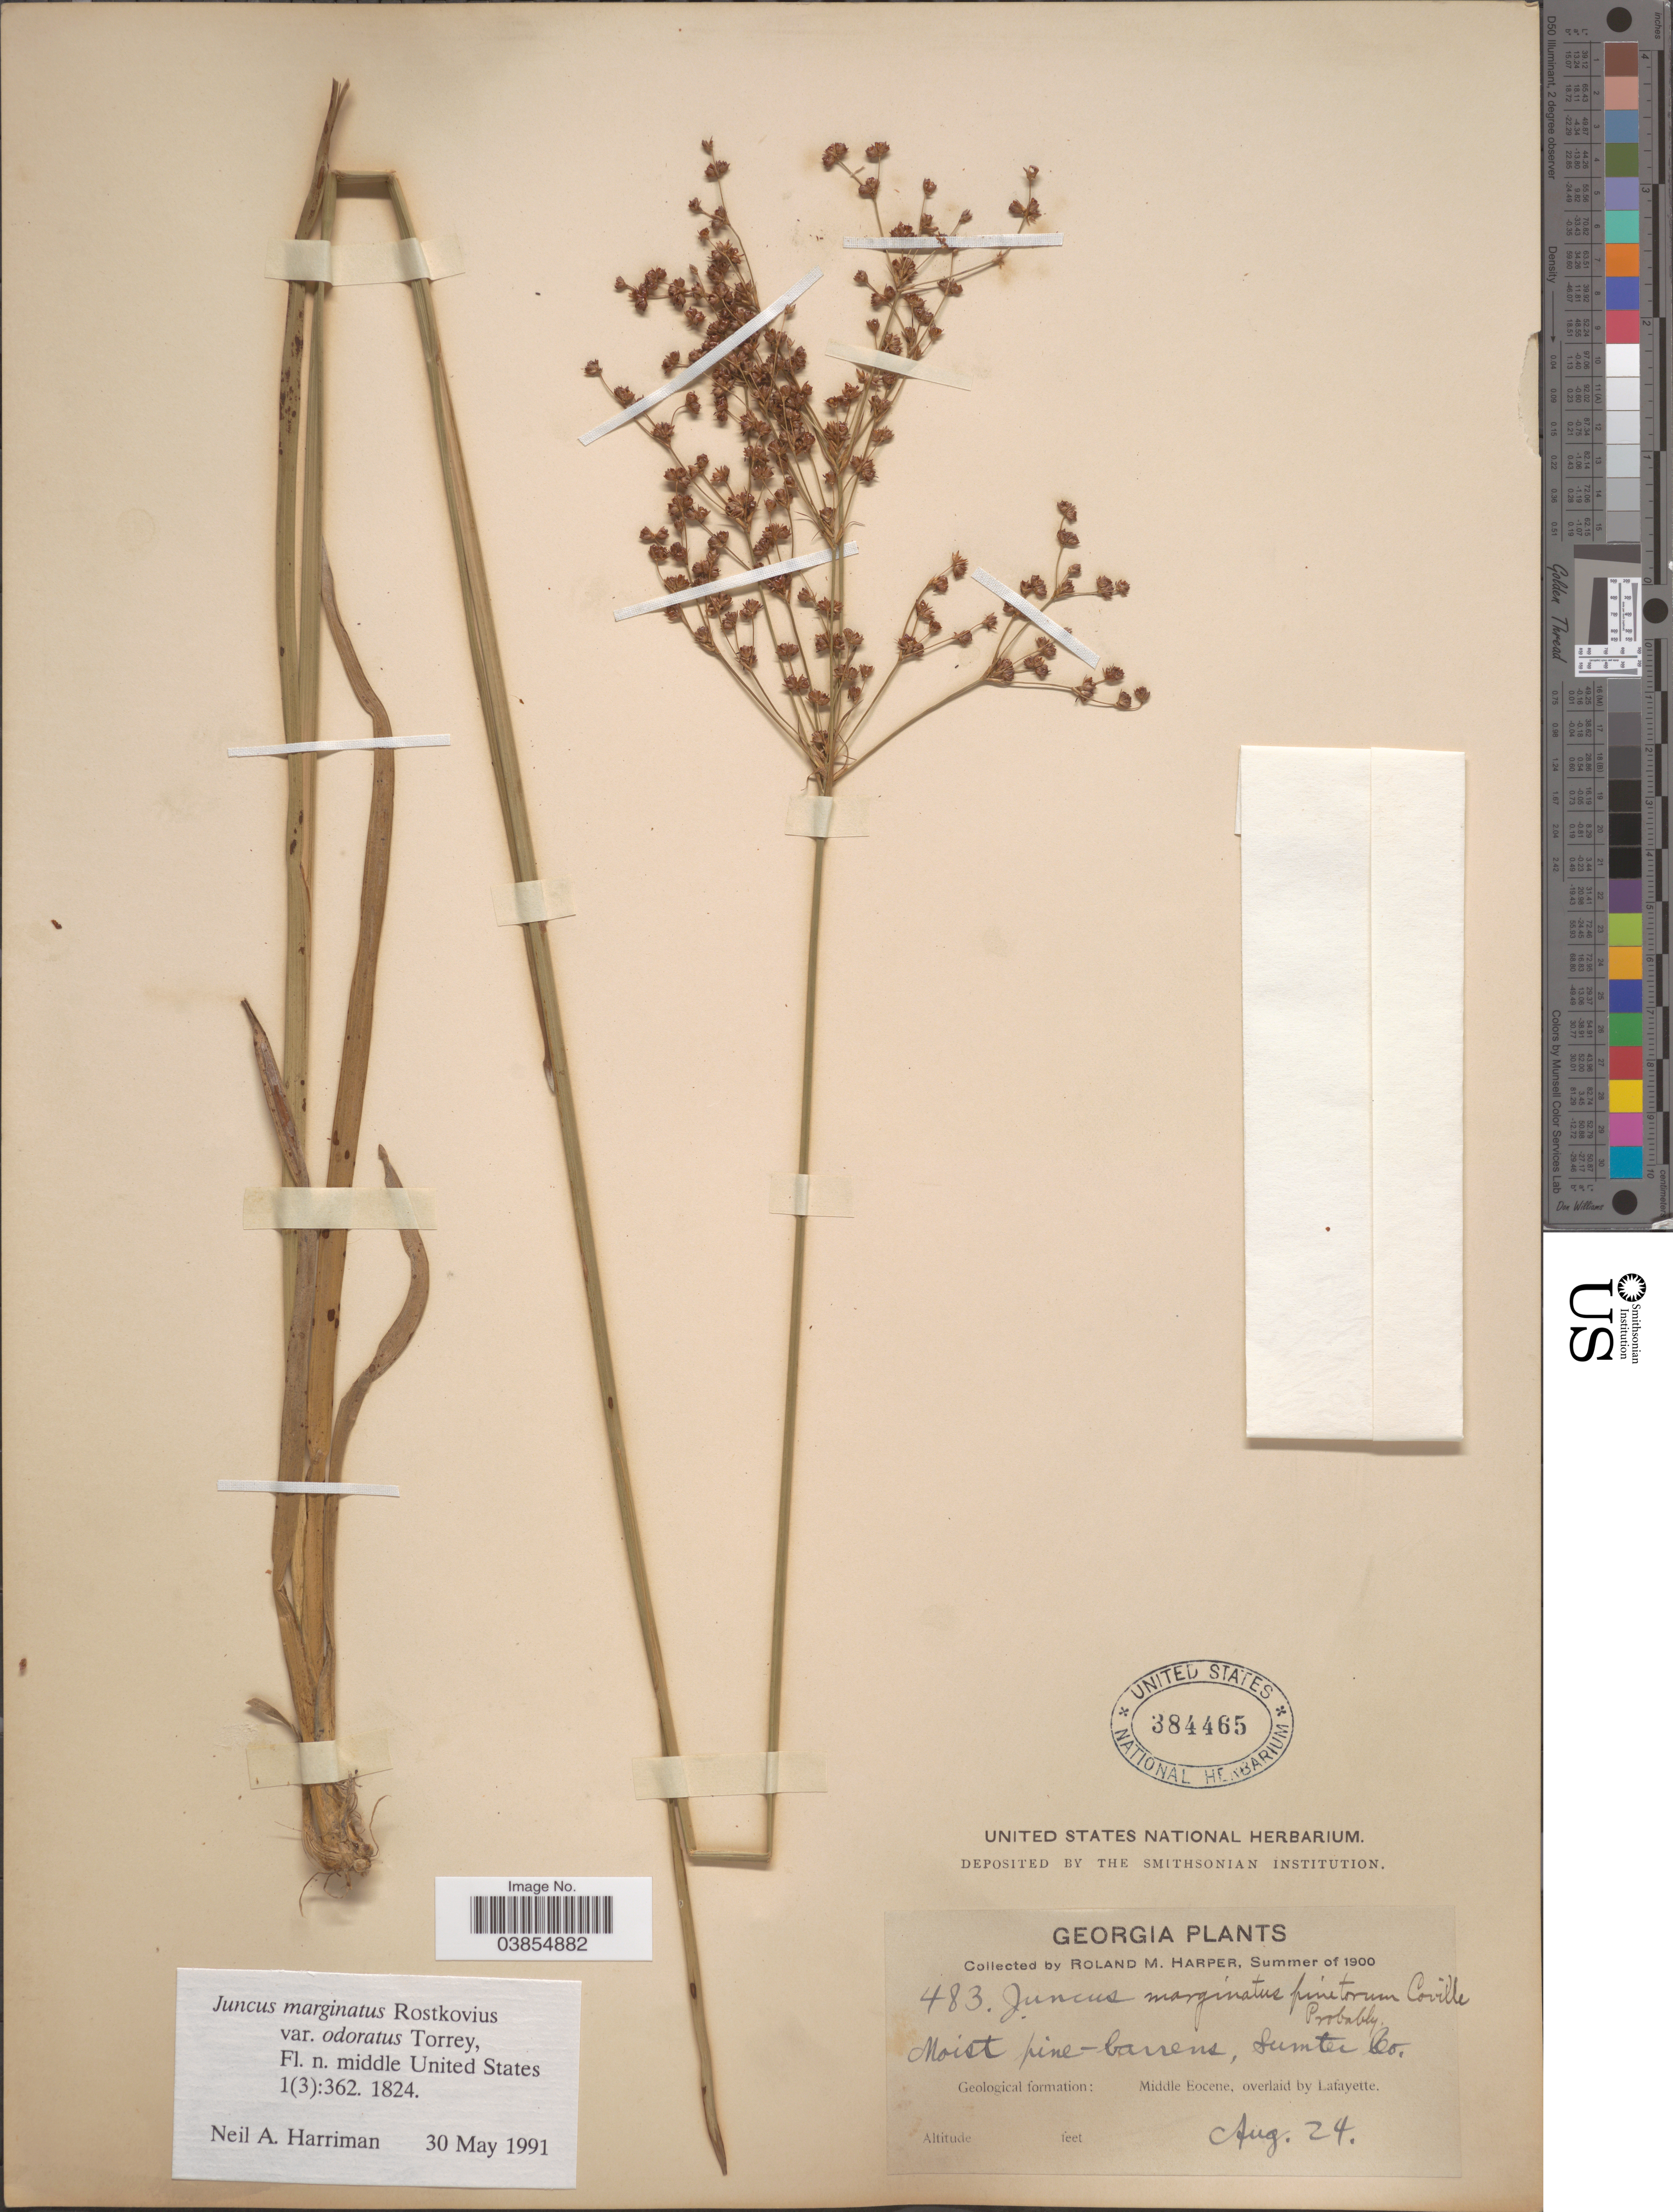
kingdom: Plantae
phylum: Tracheophyta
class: Liliopsida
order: Poales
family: Juncaceae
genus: Juncus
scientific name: Juncus marginatus var. odoratus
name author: Torr.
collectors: R. M. Harper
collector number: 483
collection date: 1900-08-24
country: United States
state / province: Georgia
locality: Moist pine-barrens, Sumter Co. Geological formation: Middle Eocene, overlaid by Lafayette.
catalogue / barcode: US 384465